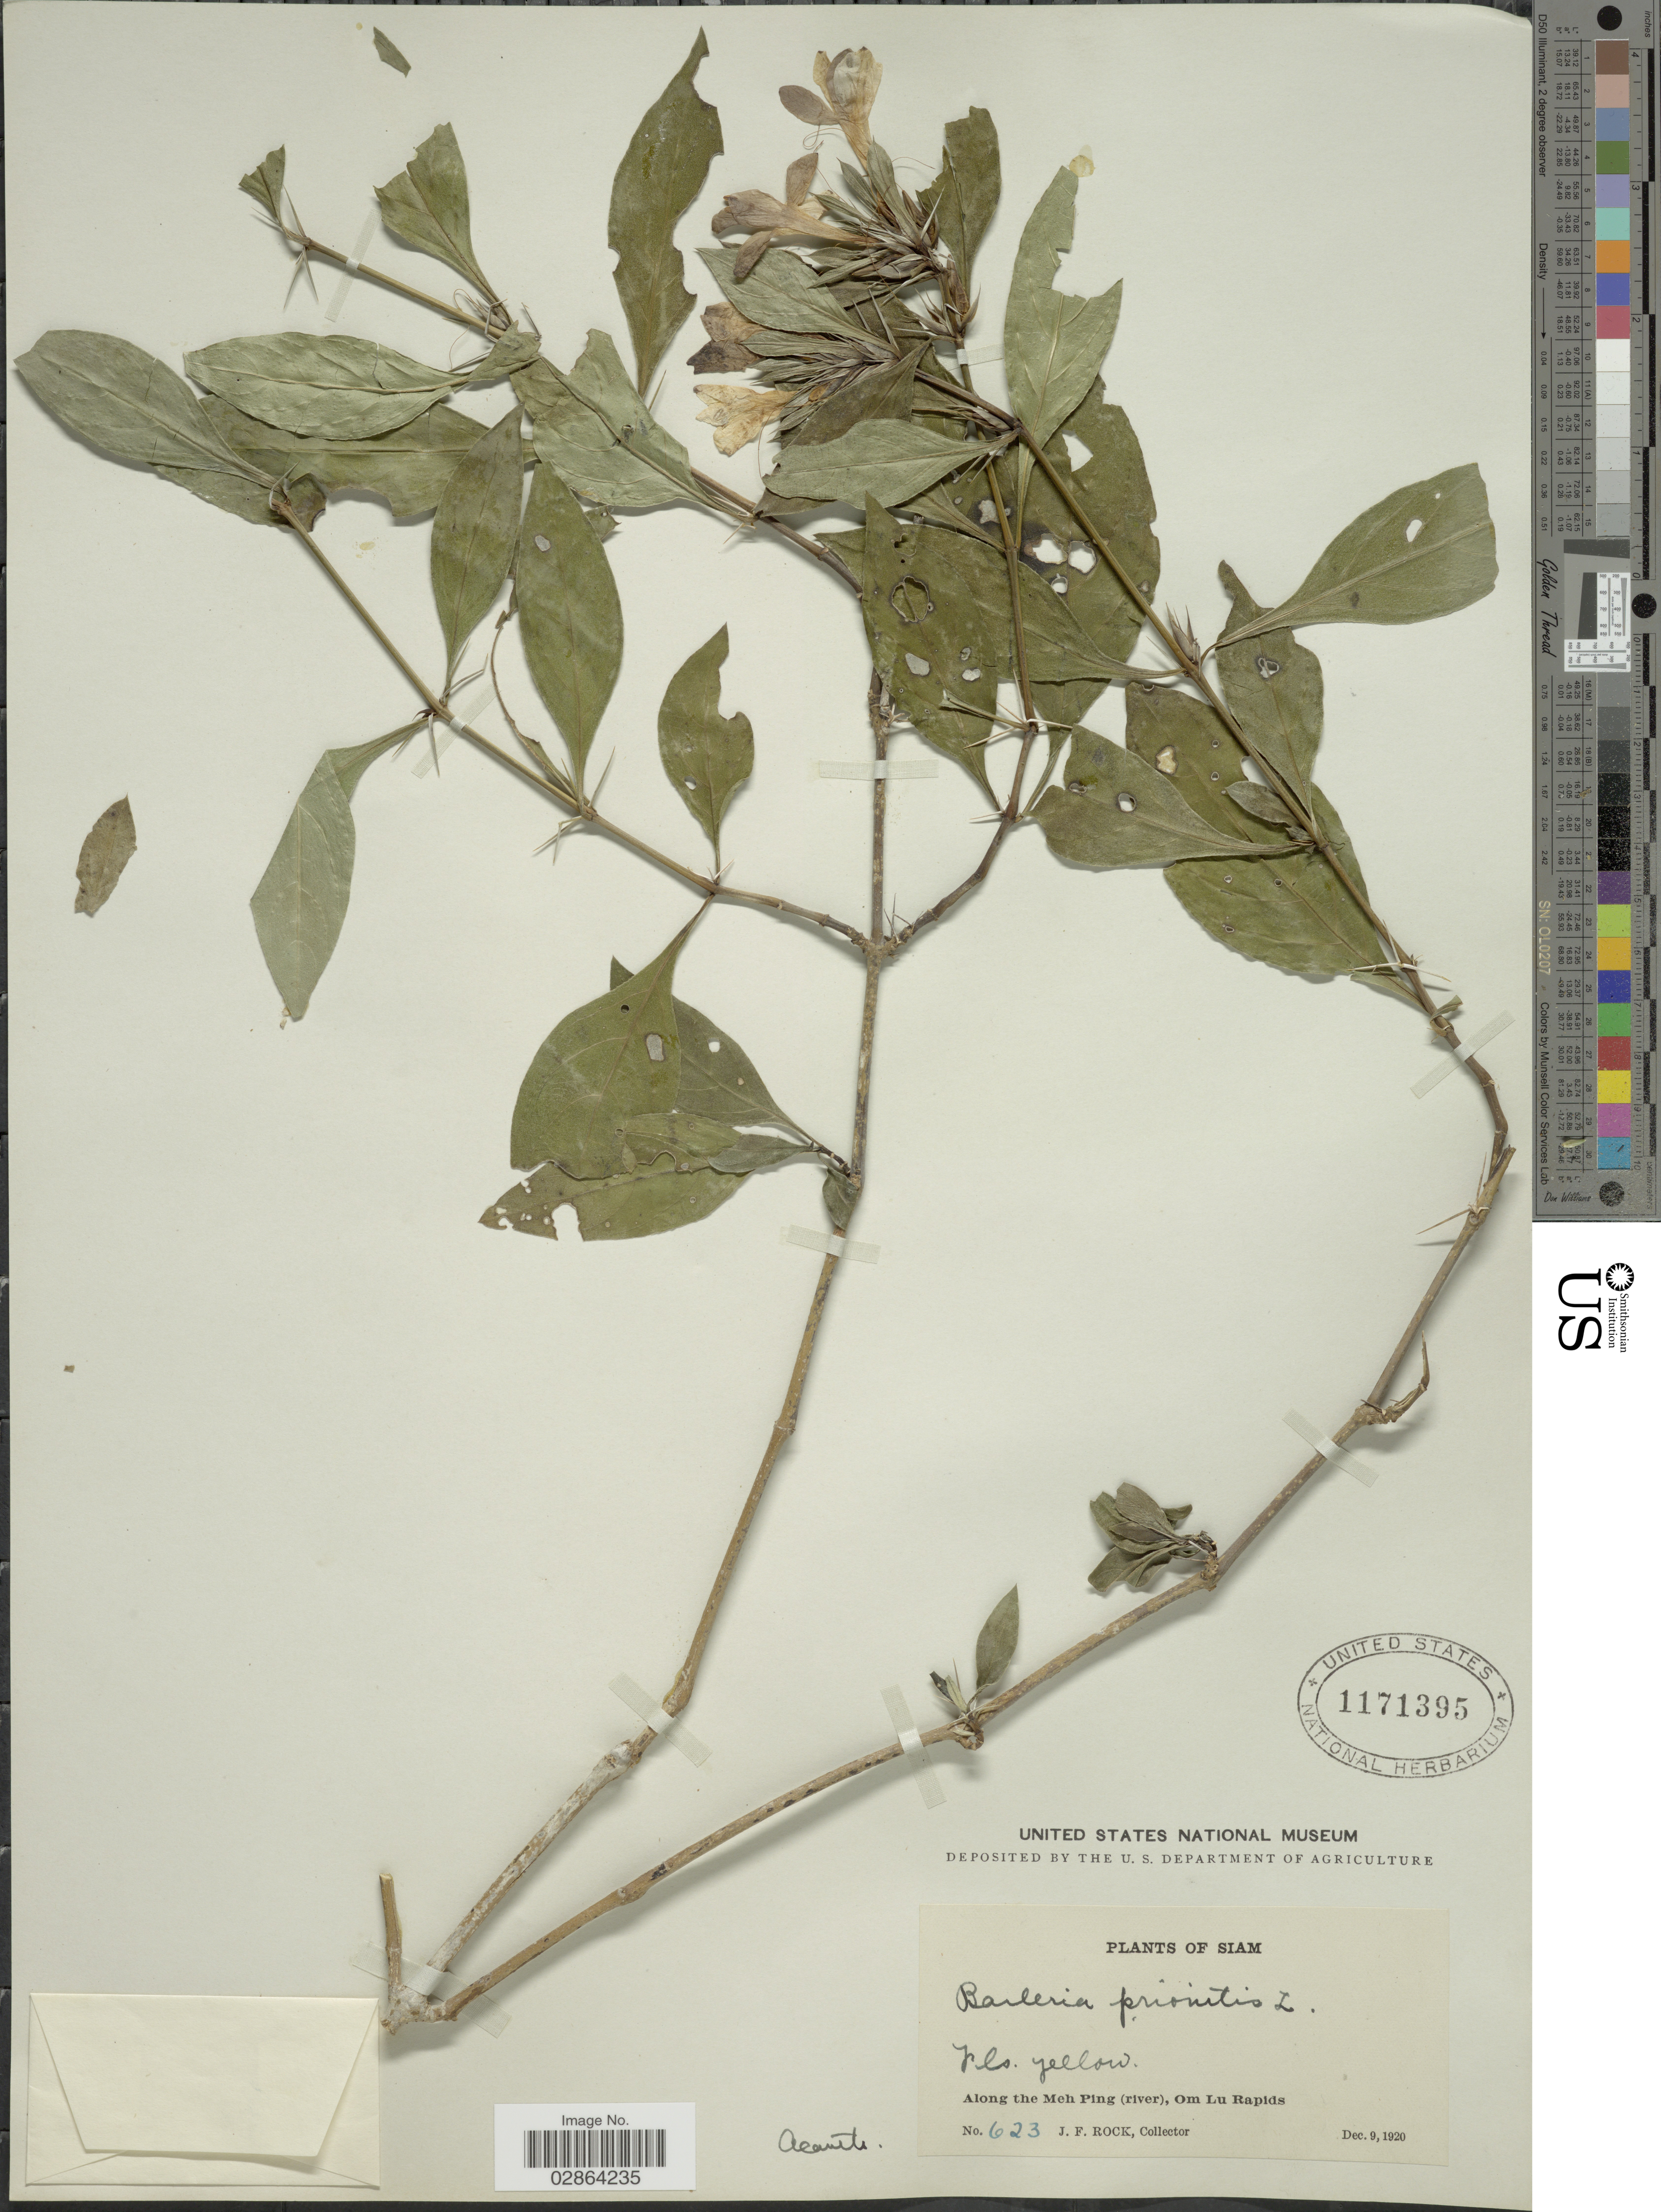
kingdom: Plantae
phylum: Tracheophyta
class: Magnoliopsida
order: Lamiales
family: Acanthaceae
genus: Barleria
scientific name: Barleria prionitis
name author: L.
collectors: J. Rock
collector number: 623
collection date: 1920-12-09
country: Thailand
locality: Siam, Along the Meh Ping (river), Om Lu Rapids.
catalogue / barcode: US 1171395